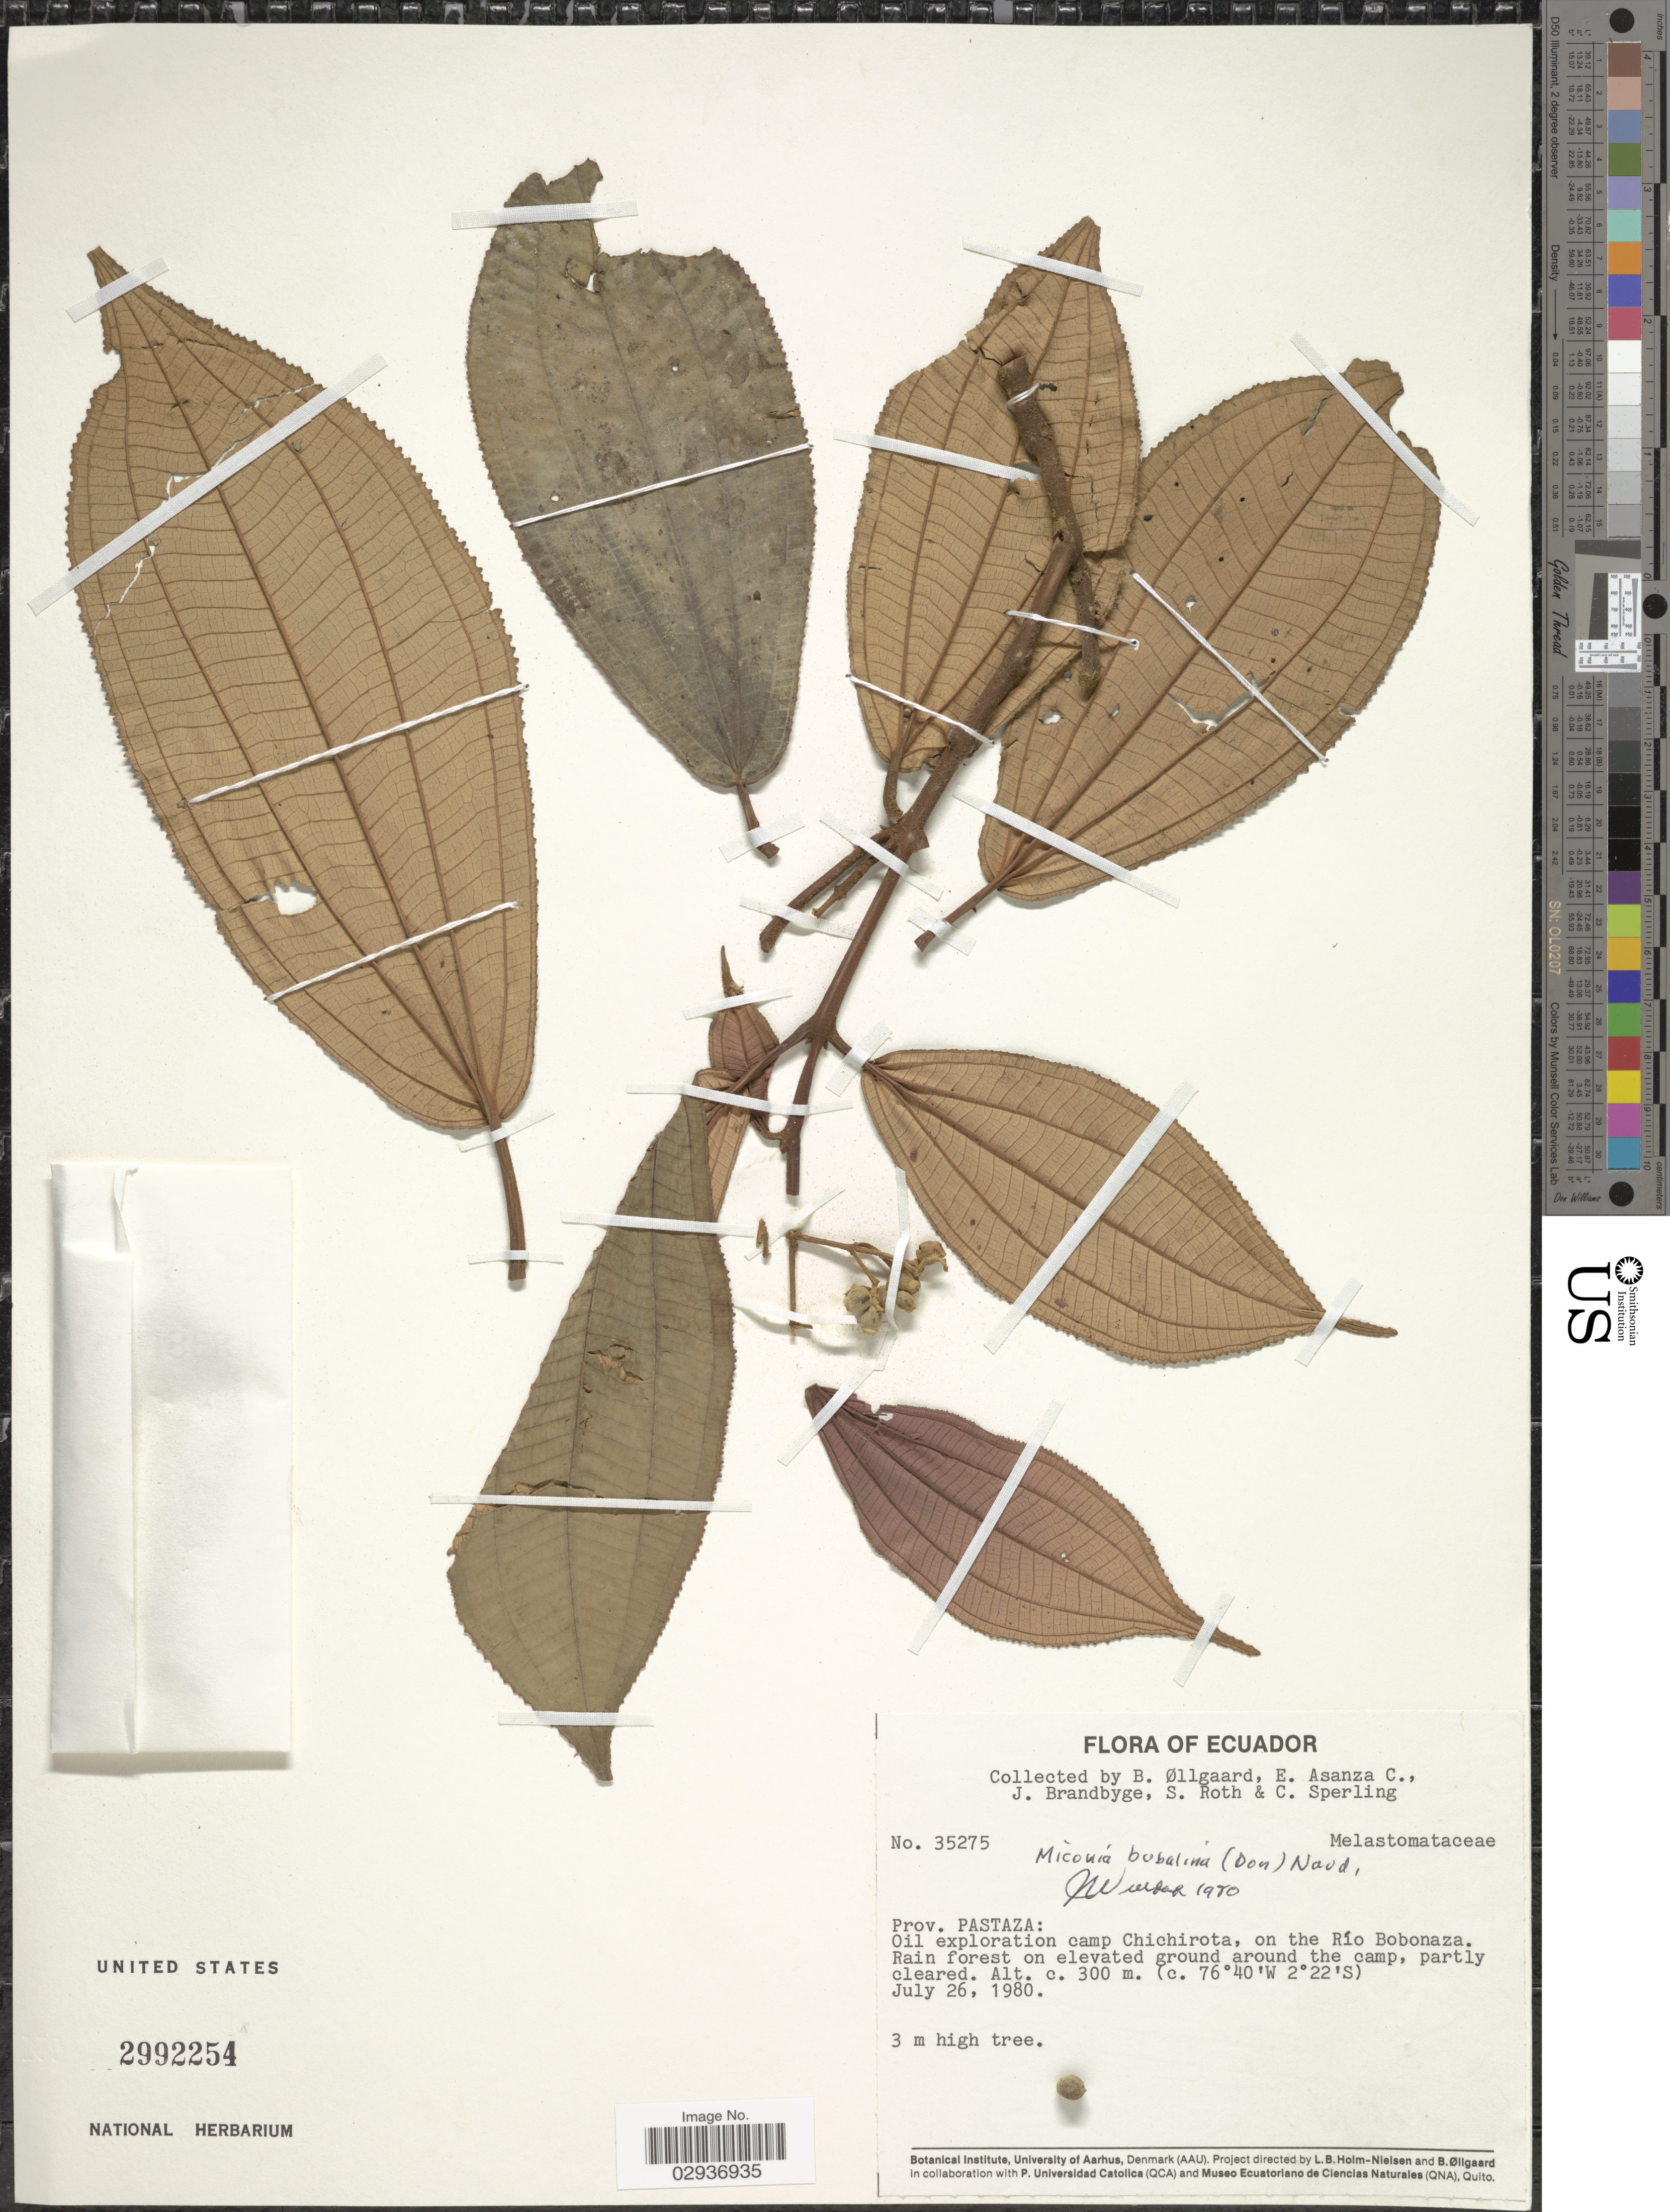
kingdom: Plantae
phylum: Tracheophyta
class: Magnoliopsida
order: Myrtales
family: Melastomataceae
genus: Miconia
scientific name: Miconia bubalina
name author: Naudin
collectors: B. Øllgaard, E. Asanza C., J. Brandbyge, S. Roth & C. Sperling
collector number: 35275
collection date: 1980-07-26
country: Ecuador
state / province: Pastaza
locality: Oil exploration camp Chichirota, on the Río Bobonaza.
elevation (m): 300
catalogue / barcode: US 2992254